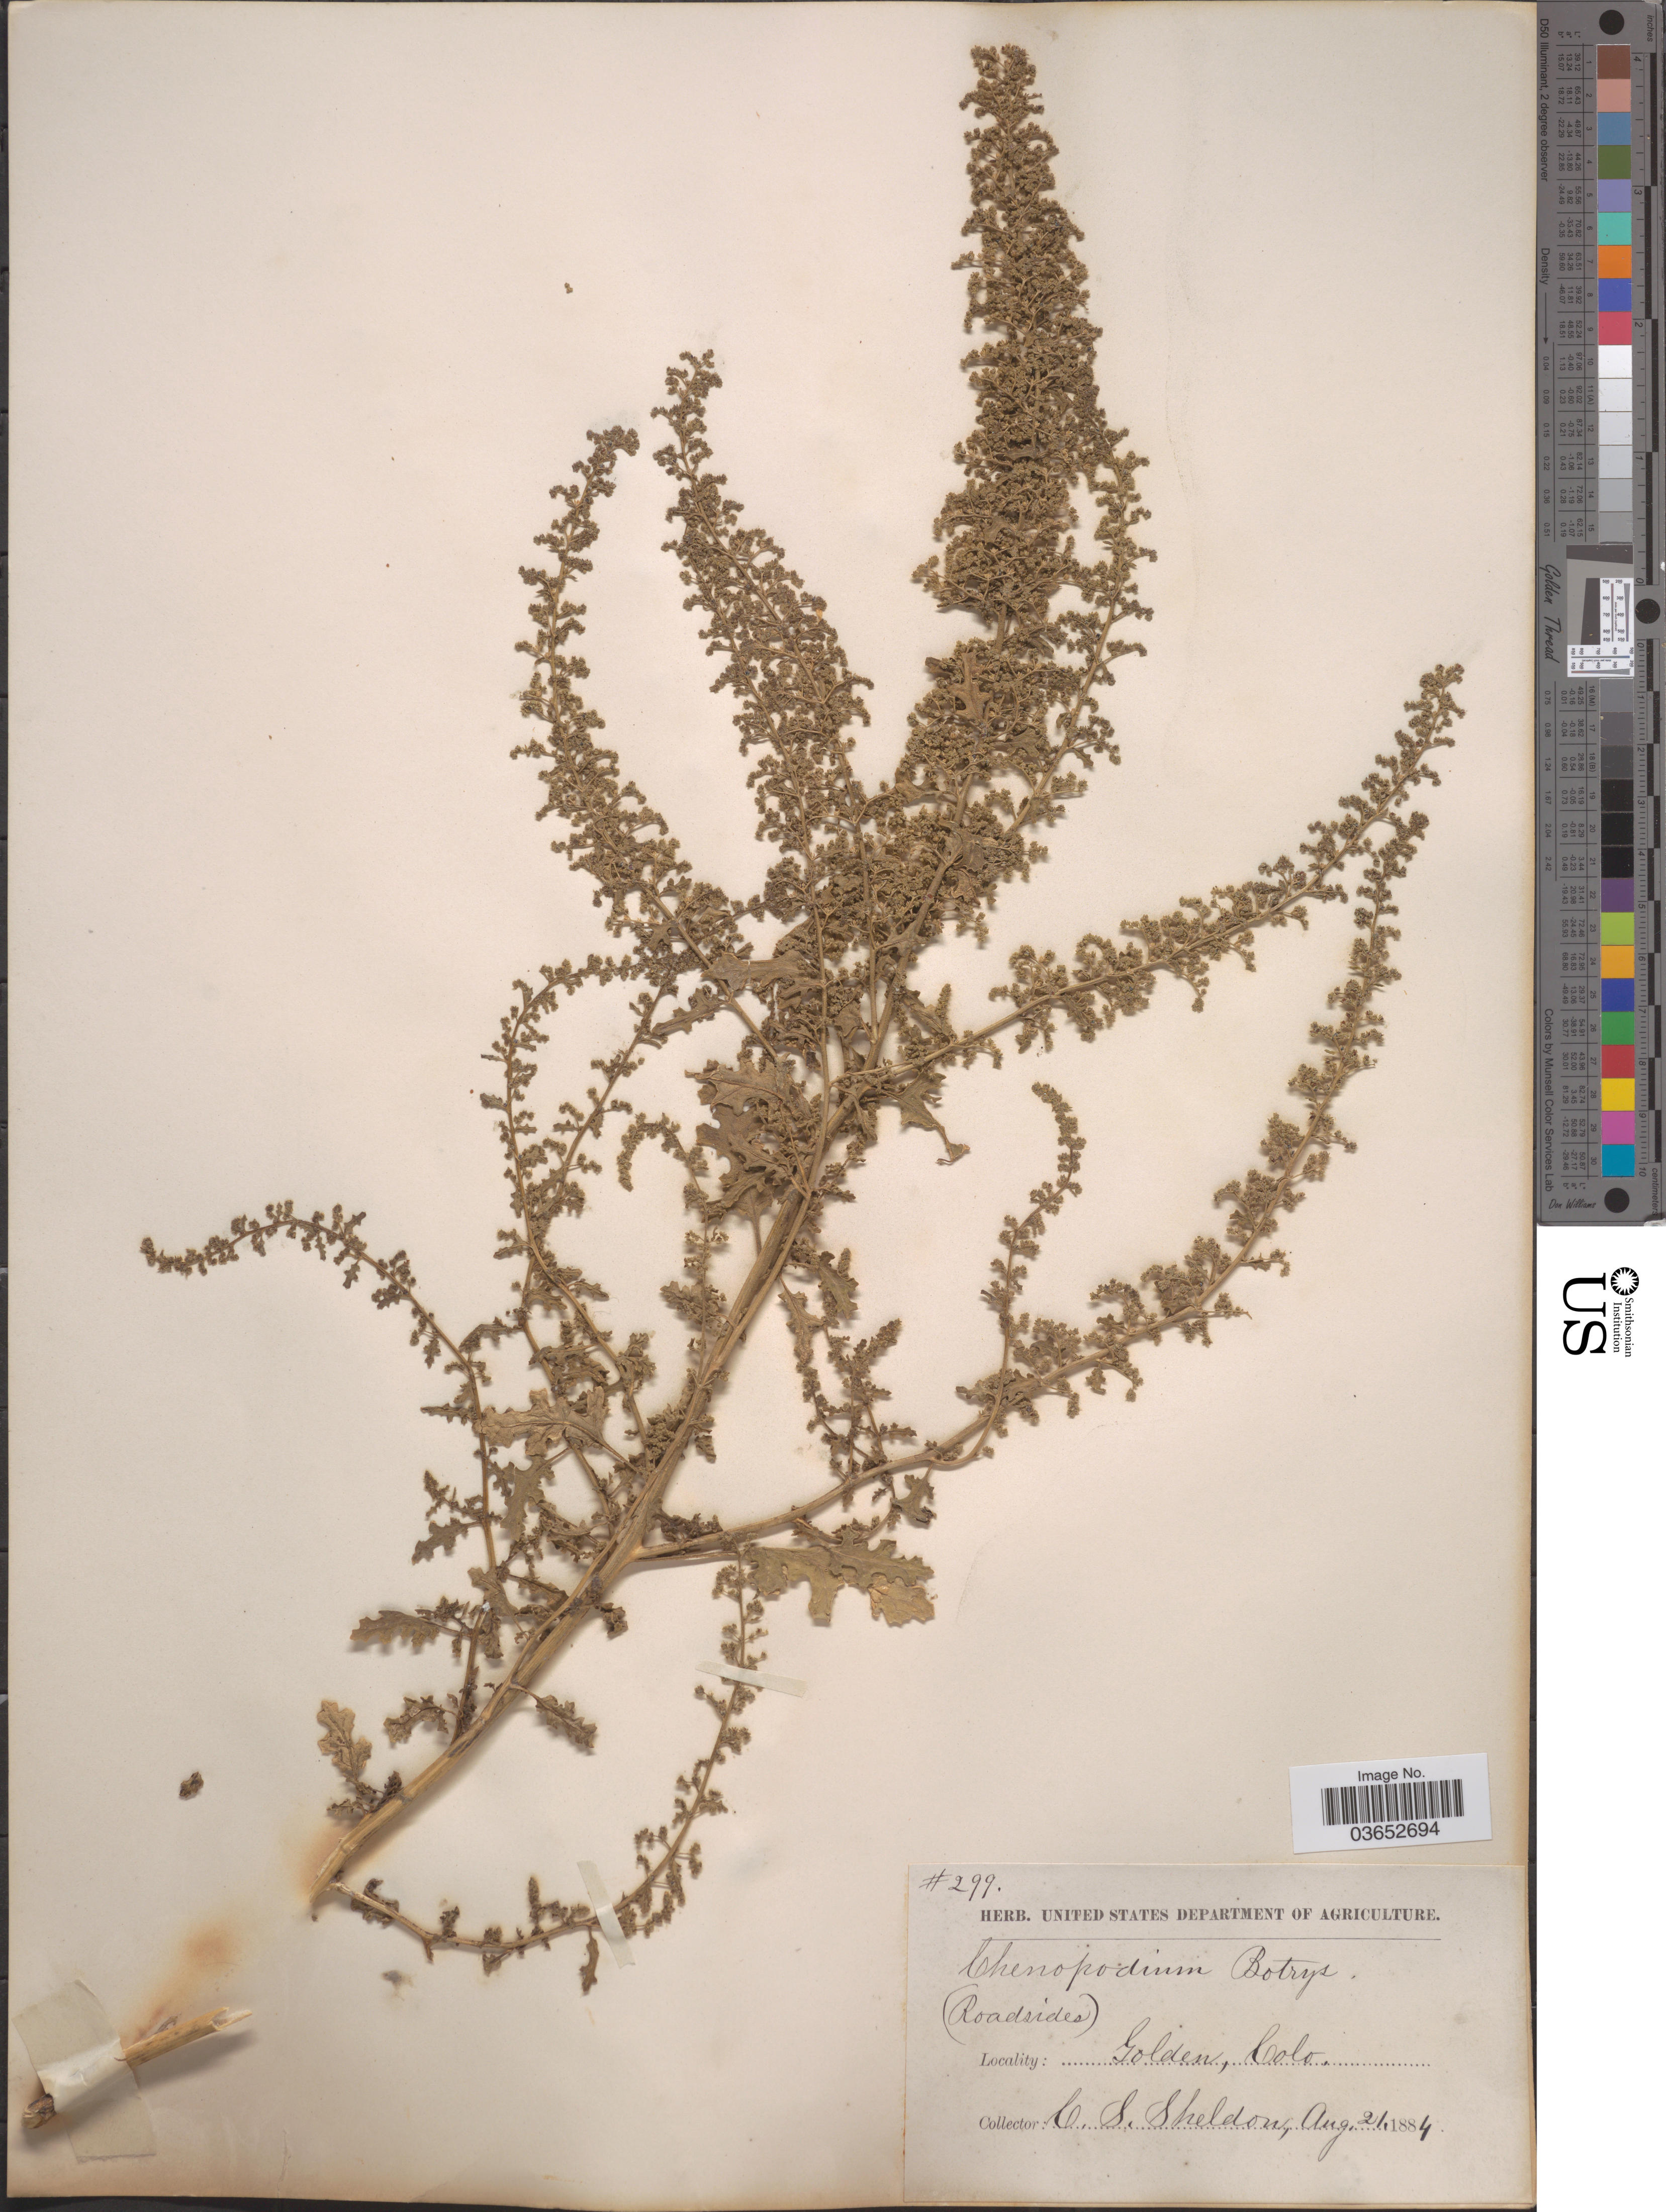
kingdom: Plantae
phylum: Tracheophyta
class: Magnoliopsida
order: Caryophyllales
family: Amaranthaceae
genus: Chenopodium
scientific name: Chenopodium botrys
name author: L.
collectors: C. S. Sheldon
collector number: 299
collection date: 1884-08-21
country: United States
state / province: Colorado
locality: Golden.